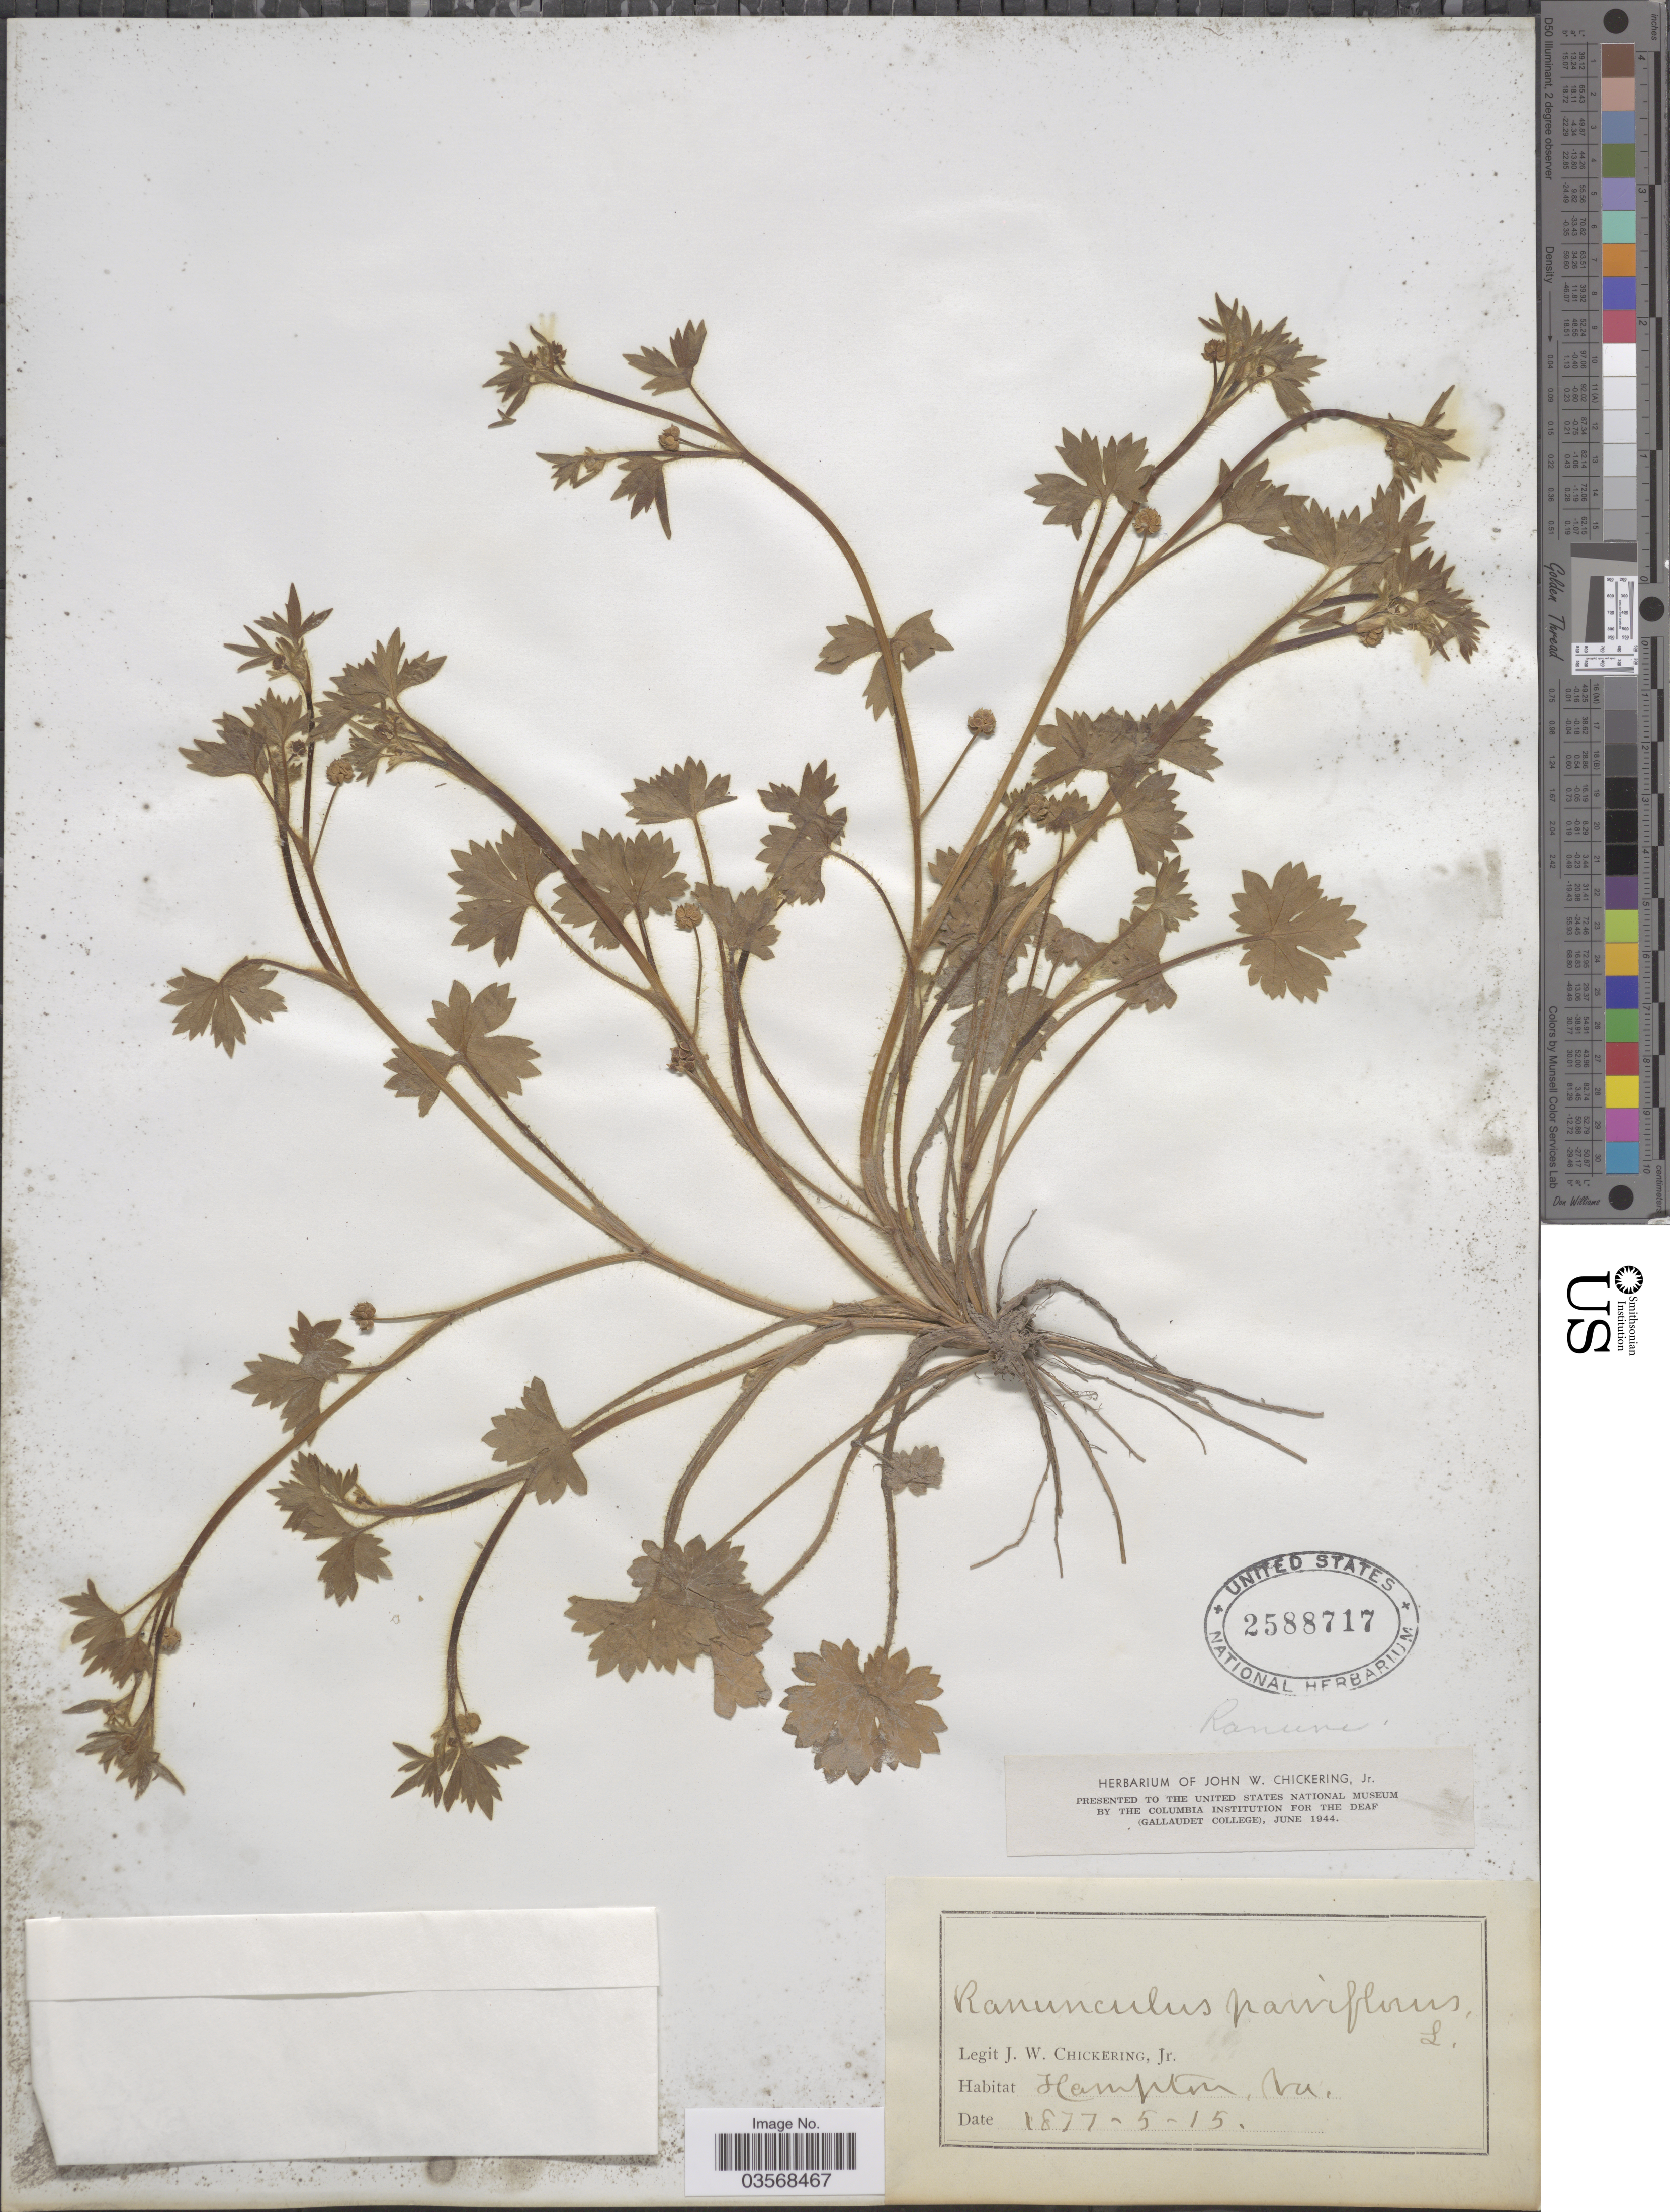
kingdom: Plantae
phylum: Tracheophyta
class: Magnoliopsida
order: Ranunculales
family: Ranunculaceae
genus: Ranunculus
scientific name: Ranunculus parviflorus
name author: L.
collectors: J. Chickering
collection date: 1877-05-15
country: United States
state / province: Virginia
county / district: City of Hampton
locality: Hampton.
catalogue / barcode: US 2588717